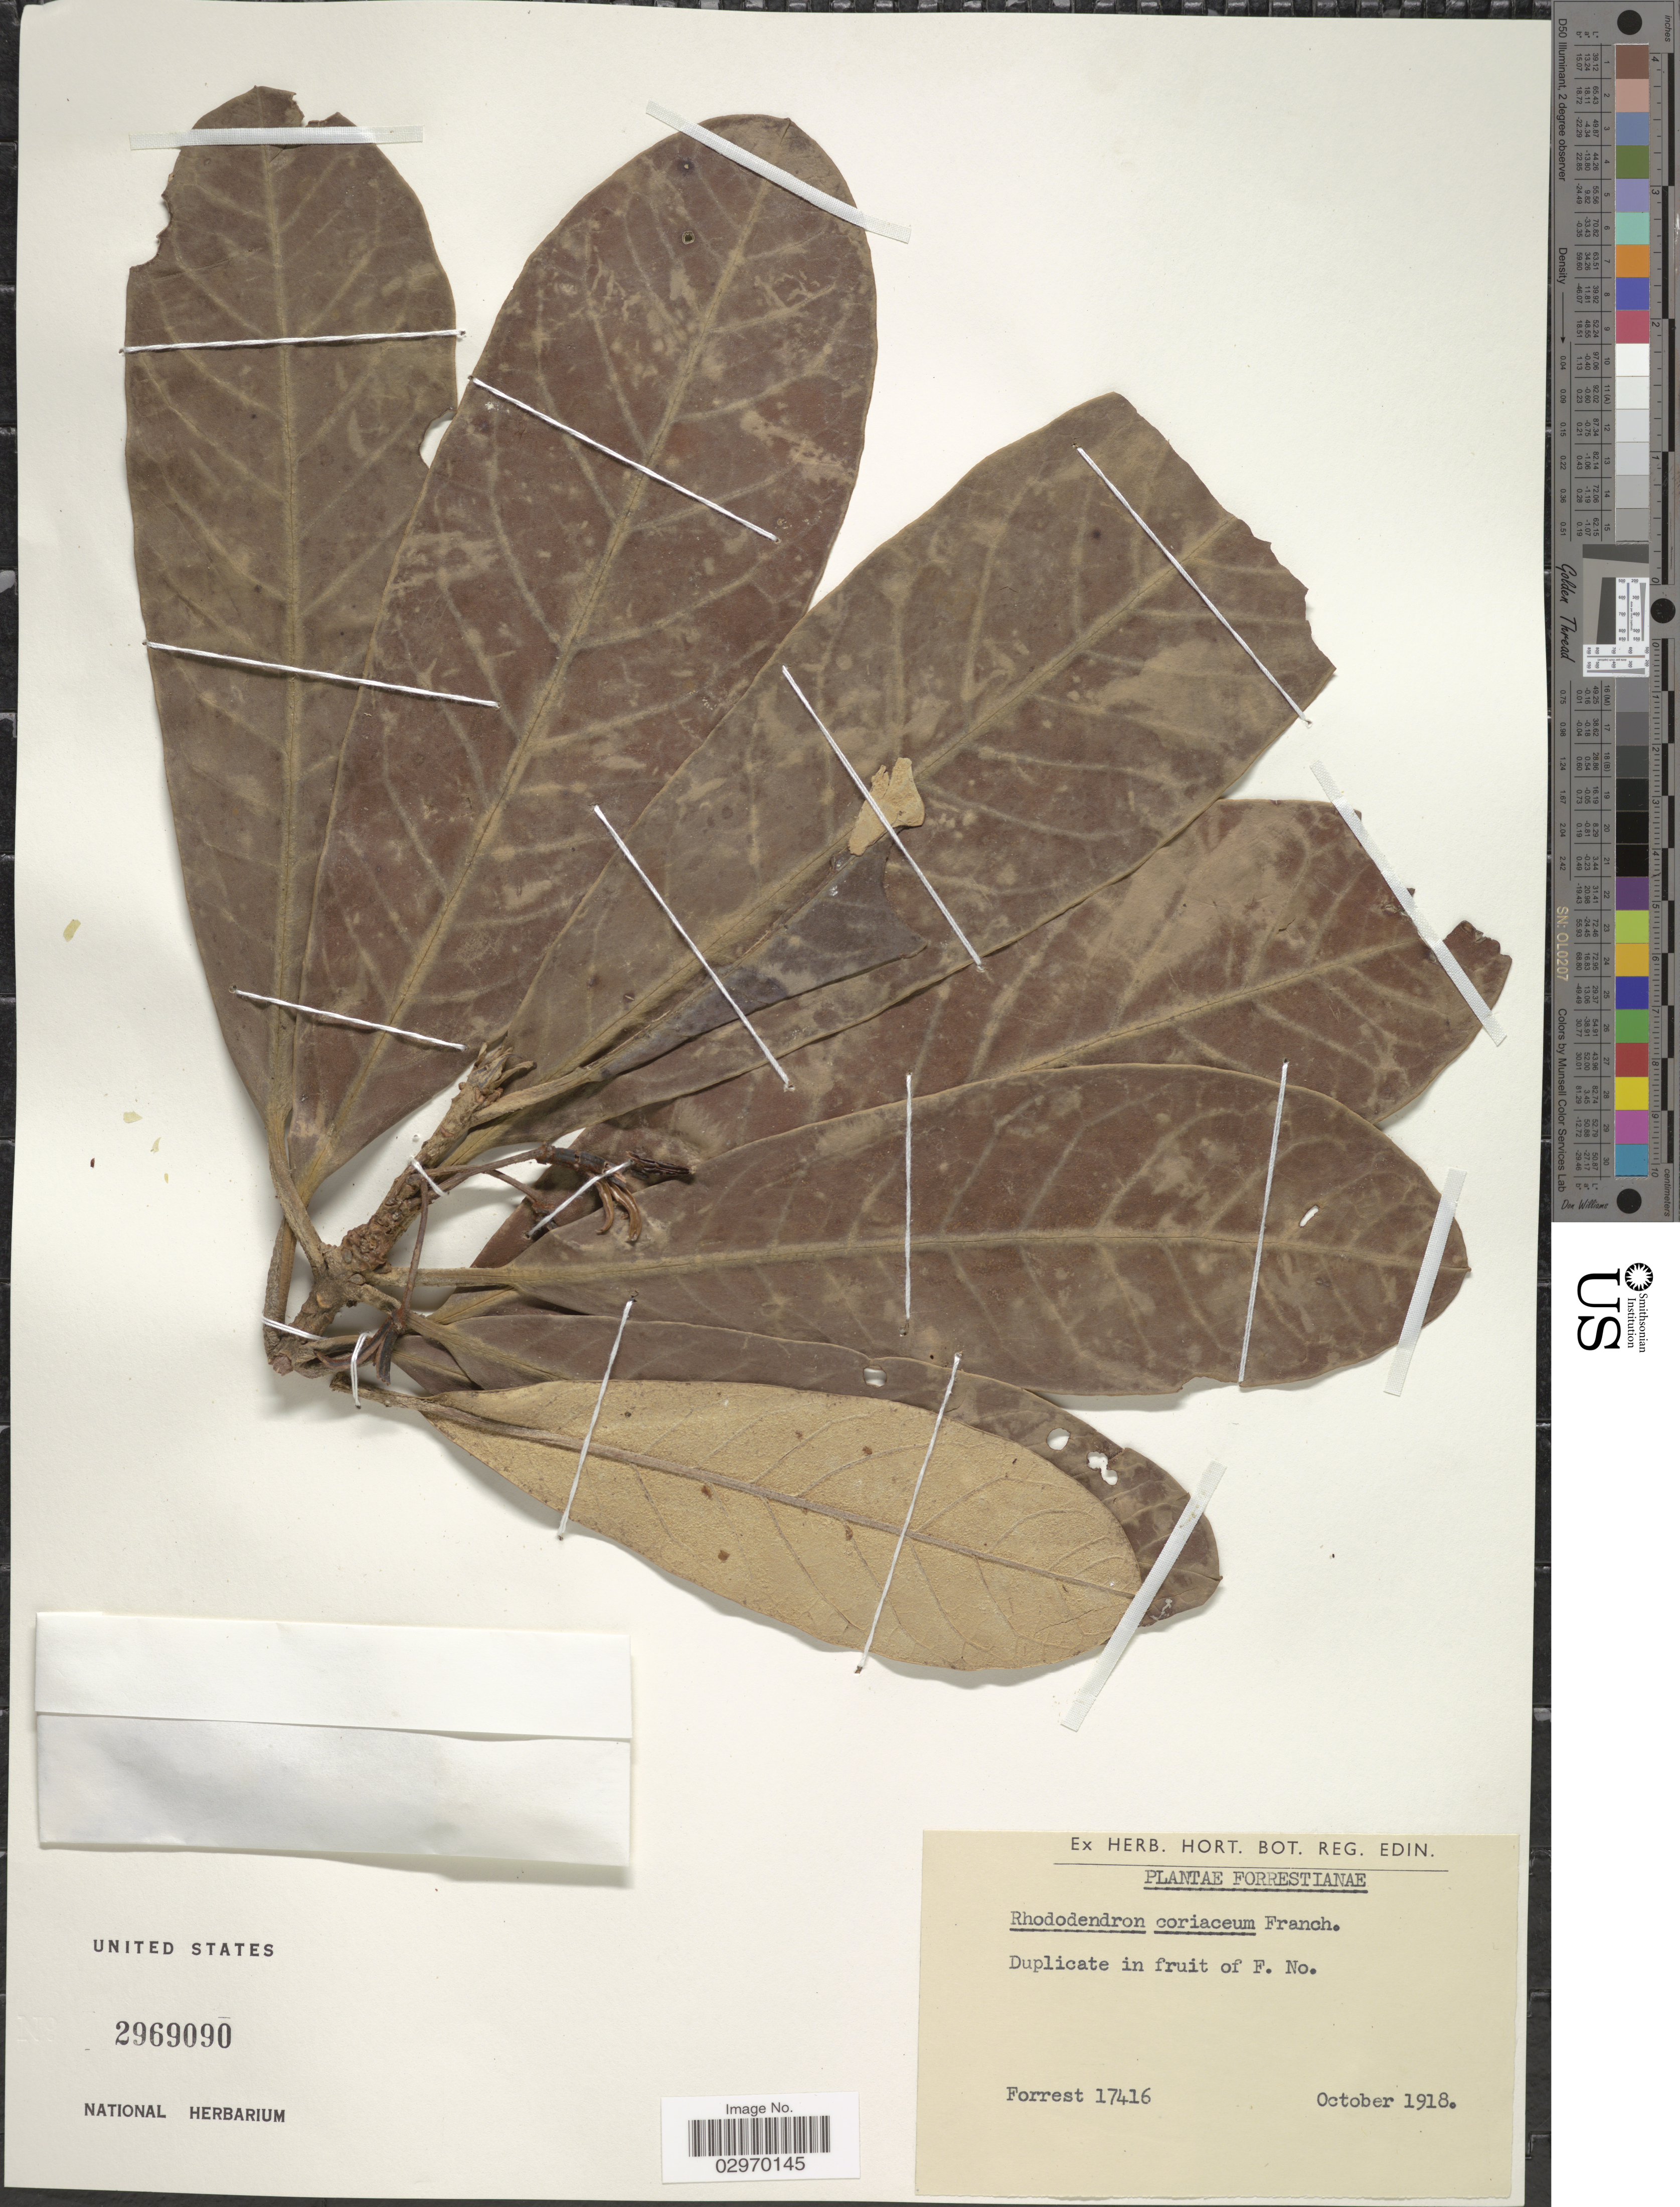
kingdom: Plantae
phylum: Tracheophyta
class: Magnoliopsida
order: Ericales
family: Ericaceae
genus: Rhododendron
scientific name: Rhododendron coriaceum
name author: Franch.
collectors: -. Forrest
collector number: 17416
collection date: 1918-10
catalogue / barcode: US 2969090